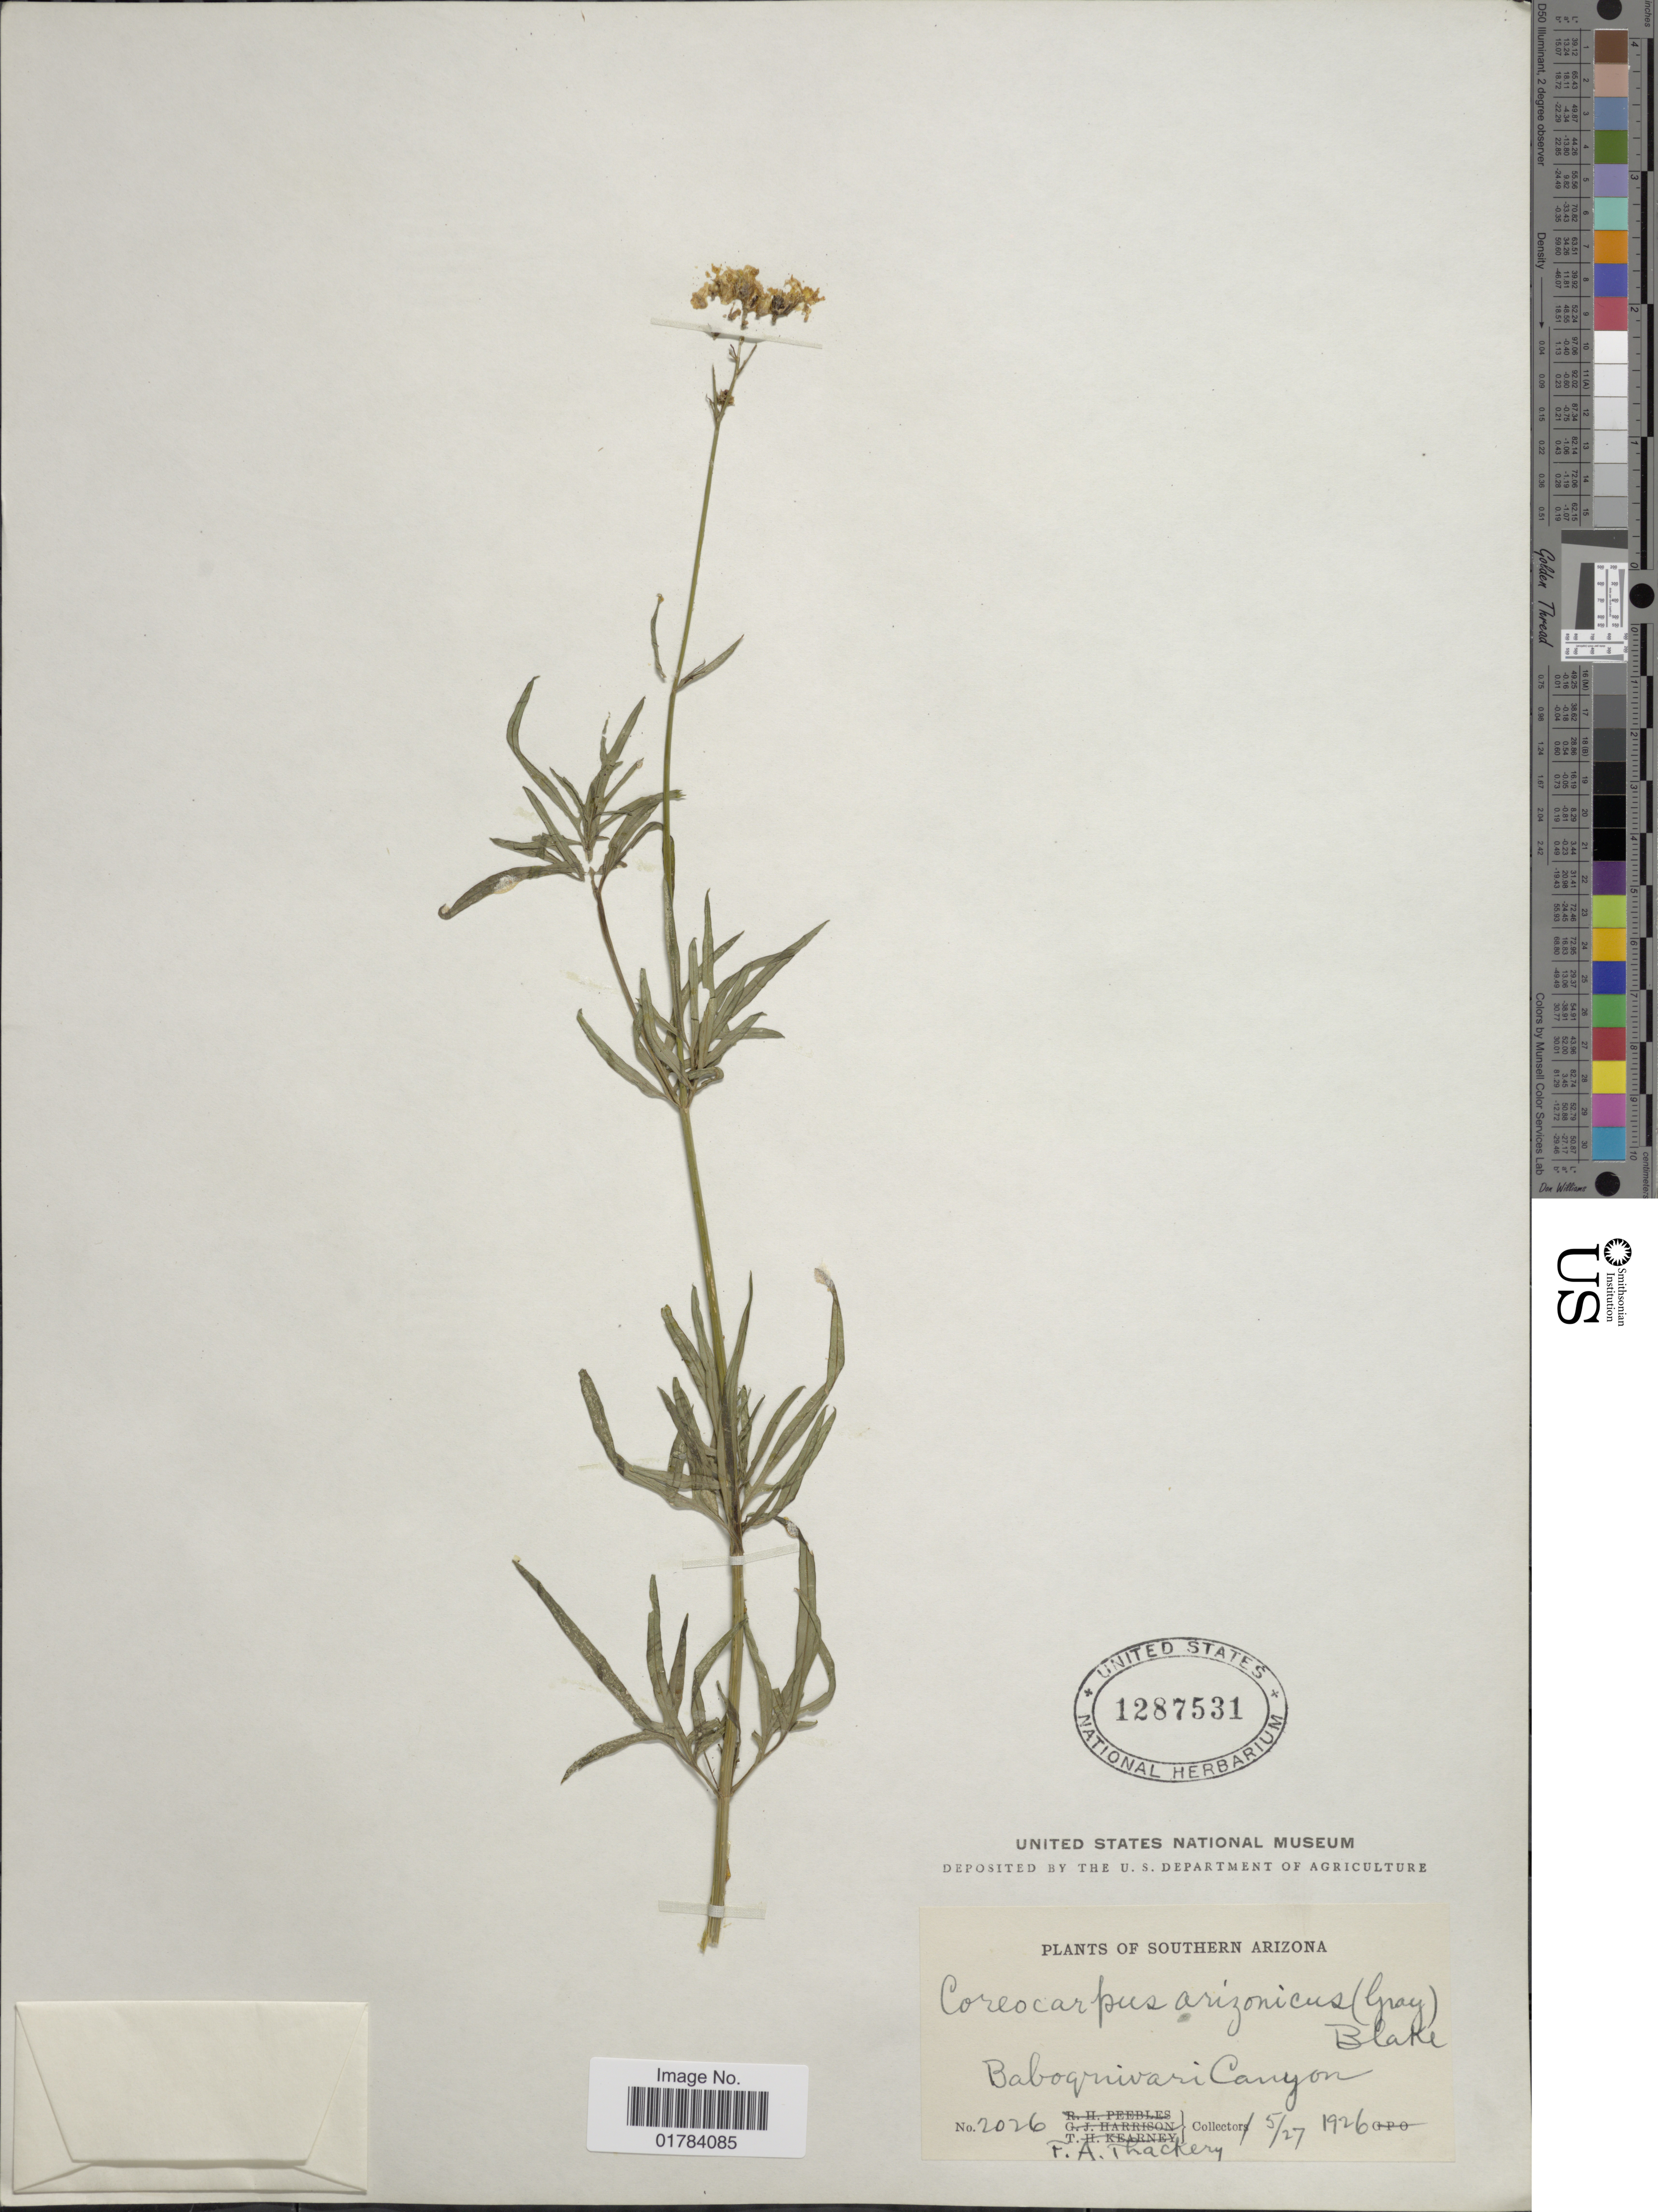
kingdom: Plantae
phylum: Tracheophyta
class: Magnoliopsida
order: Asterales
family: Asteraceae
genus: Coreocarpus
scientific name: Coreocarpus arizonicus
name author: (A. Gray) S.F. Blake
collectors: F. Thackery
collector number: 2026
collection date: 1926-05-27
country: United States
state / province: Arizona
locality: Southern Arizona, Baboquivari Canyon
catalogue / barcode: US 1287531